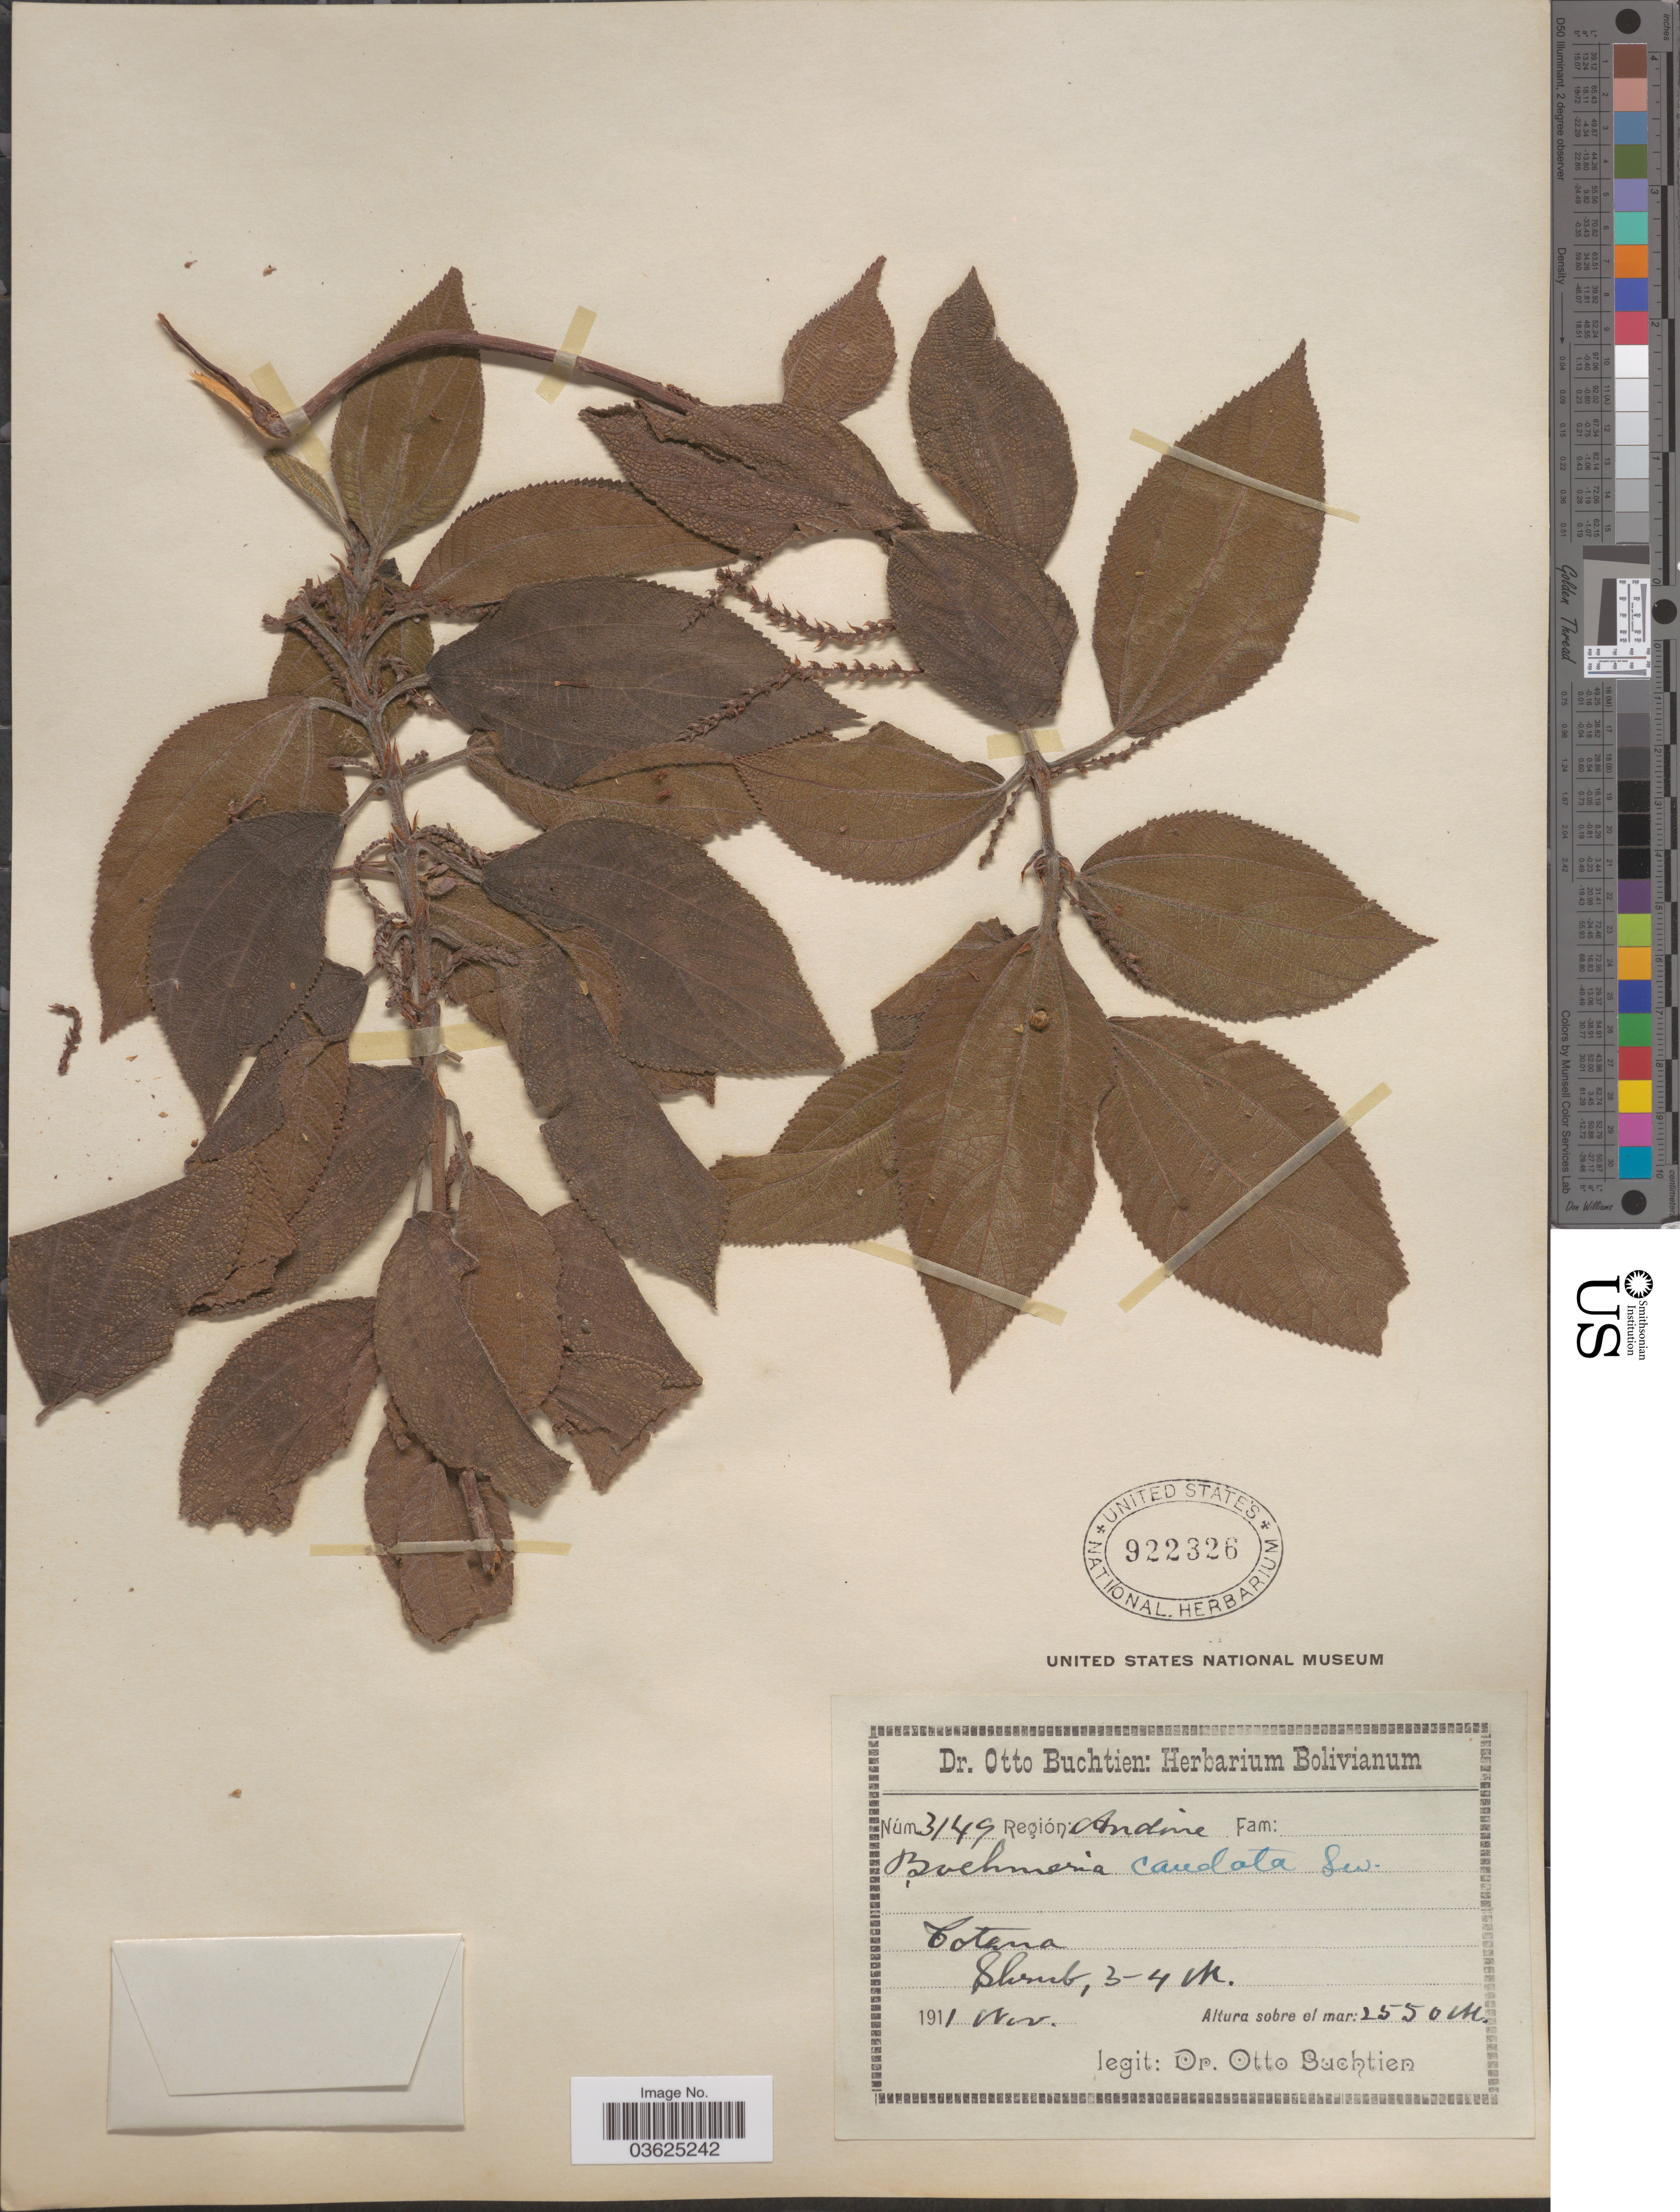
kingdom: Plantae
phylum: Tracheophyta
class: Magnoliopsida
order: Rosales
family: Urticaceae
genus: Boehmeria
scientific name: Boehmeria caudata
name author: Sw.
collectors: O. Buchtien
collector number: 3149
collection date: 1911-11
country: Bolivia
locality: Región: Andine. Cotana.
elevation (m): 2550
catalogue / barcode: US 922326